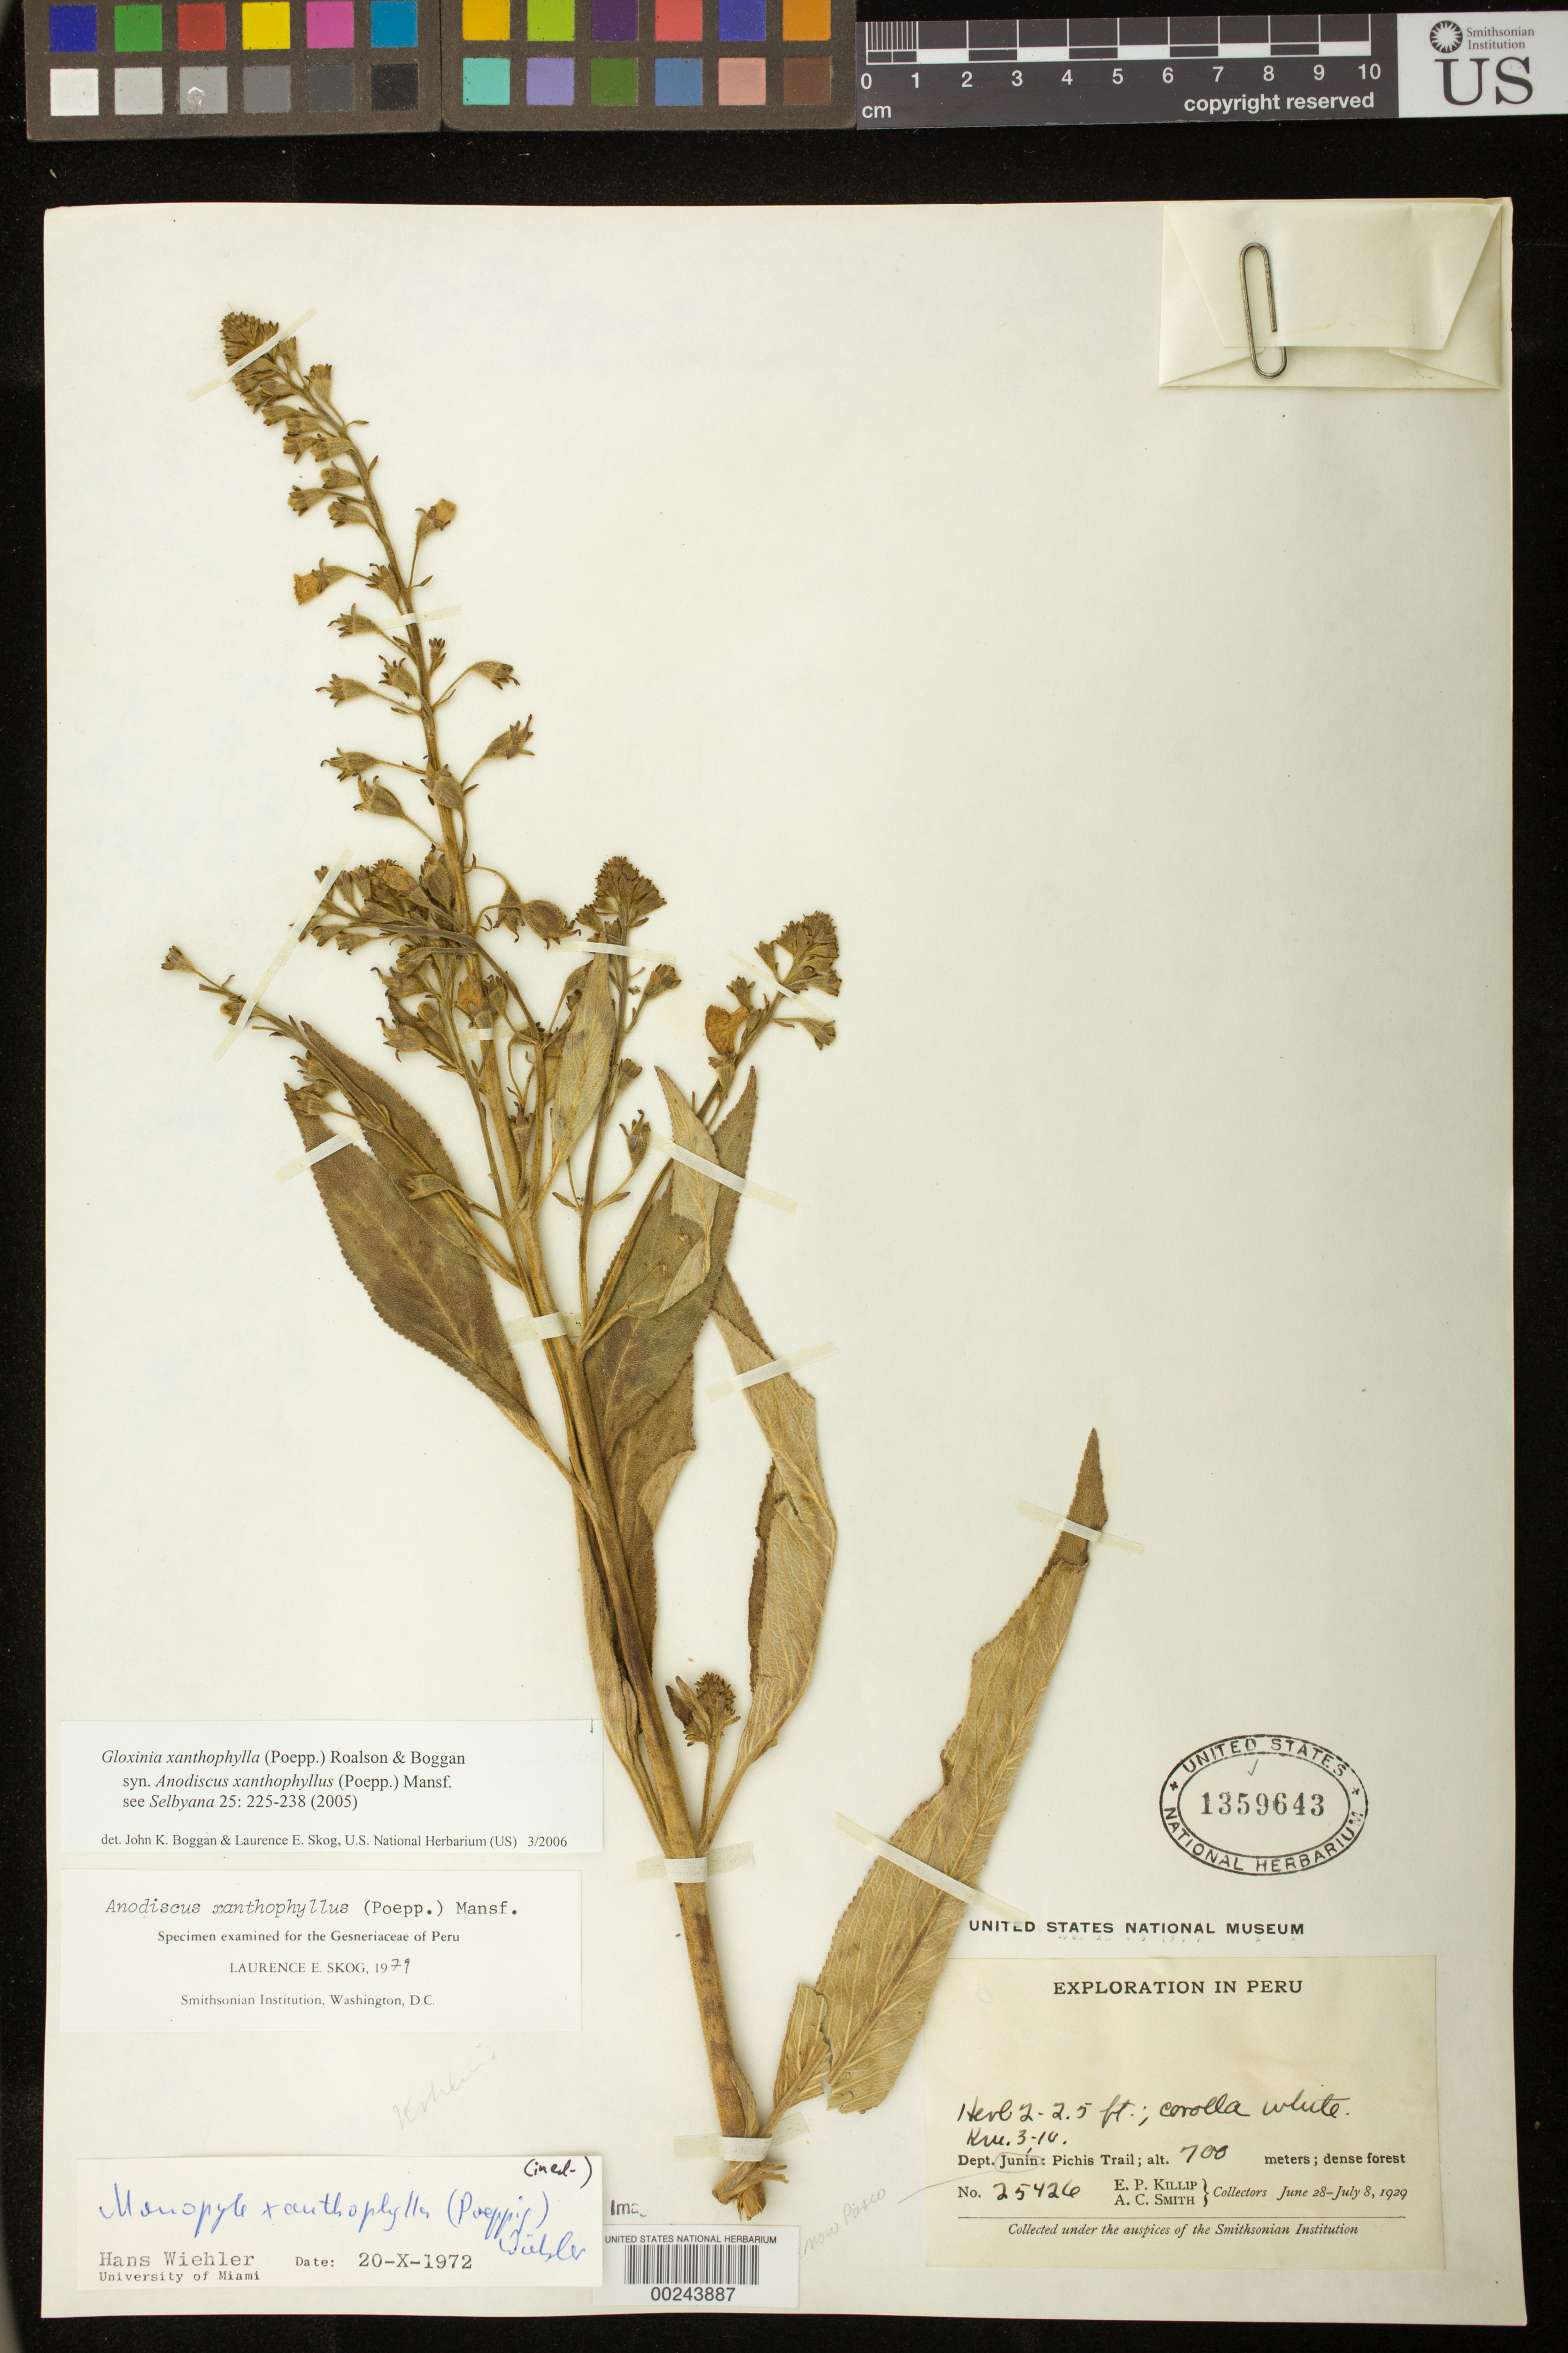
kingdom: Plantae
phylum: Tracheophyta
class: Magnoliopsida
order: Lamiales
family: Gesneriaceae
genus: Gloxinia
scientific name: Gloxinia xanthophylla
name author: (Poepp.) Roalson & Boggan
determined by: Boggan, J. K.; Skog, L. E.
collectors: E. P. Killip & A. C. Smith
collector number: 25426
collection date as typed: Jun-Jul 1929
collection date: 1929-06/1929-07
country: Peru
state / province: Pasco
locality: Pichis trail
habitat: Dense forest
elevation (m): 700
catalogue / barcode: US 1359643